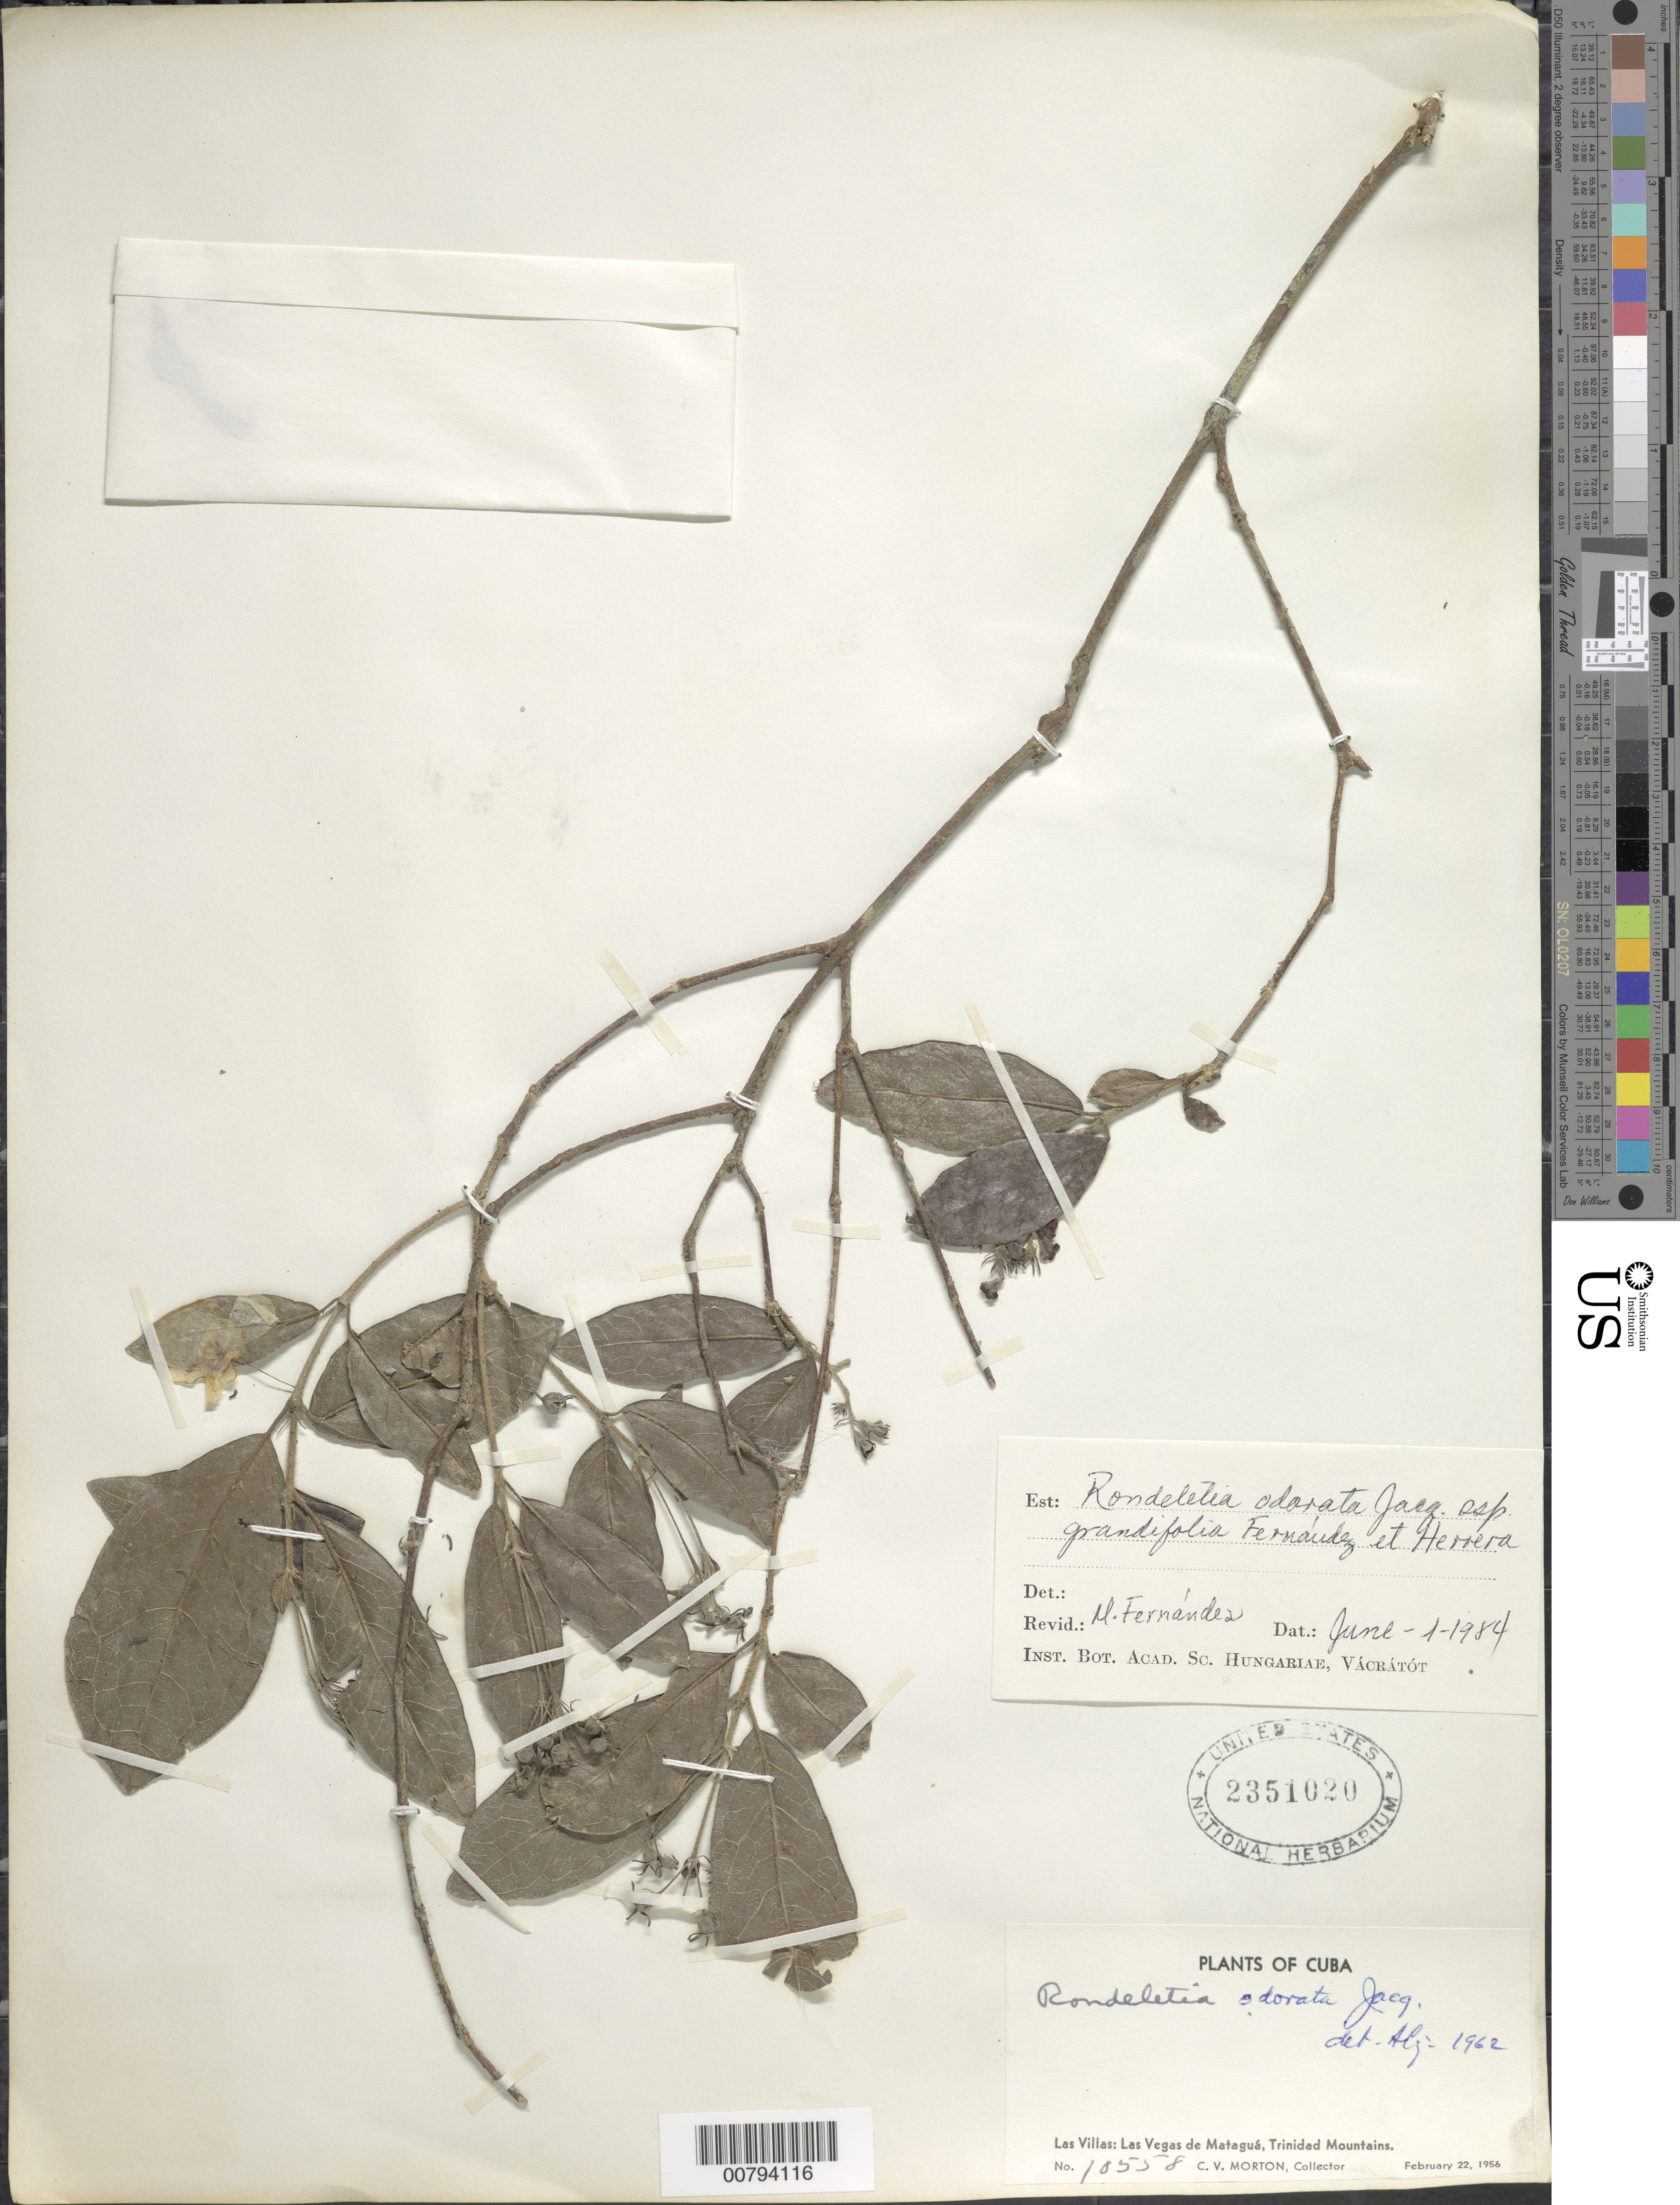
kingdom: Plantae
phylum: Tracheophyta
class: Magnoliopsida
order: Gentianales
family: Rubiaceae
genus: Rondeletia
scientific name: Rondeletia odorata subsp. grandifolia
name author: Fernández & P. Herrera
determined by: Fernandez, M.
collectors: C. V. Morton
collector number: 10558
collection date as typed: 22 Feb 1956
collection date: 1956-02-22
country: Cuba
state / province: Las Villas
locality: Las Vegas deMatagua, Trinidad Mountains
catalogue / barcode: US 2351020